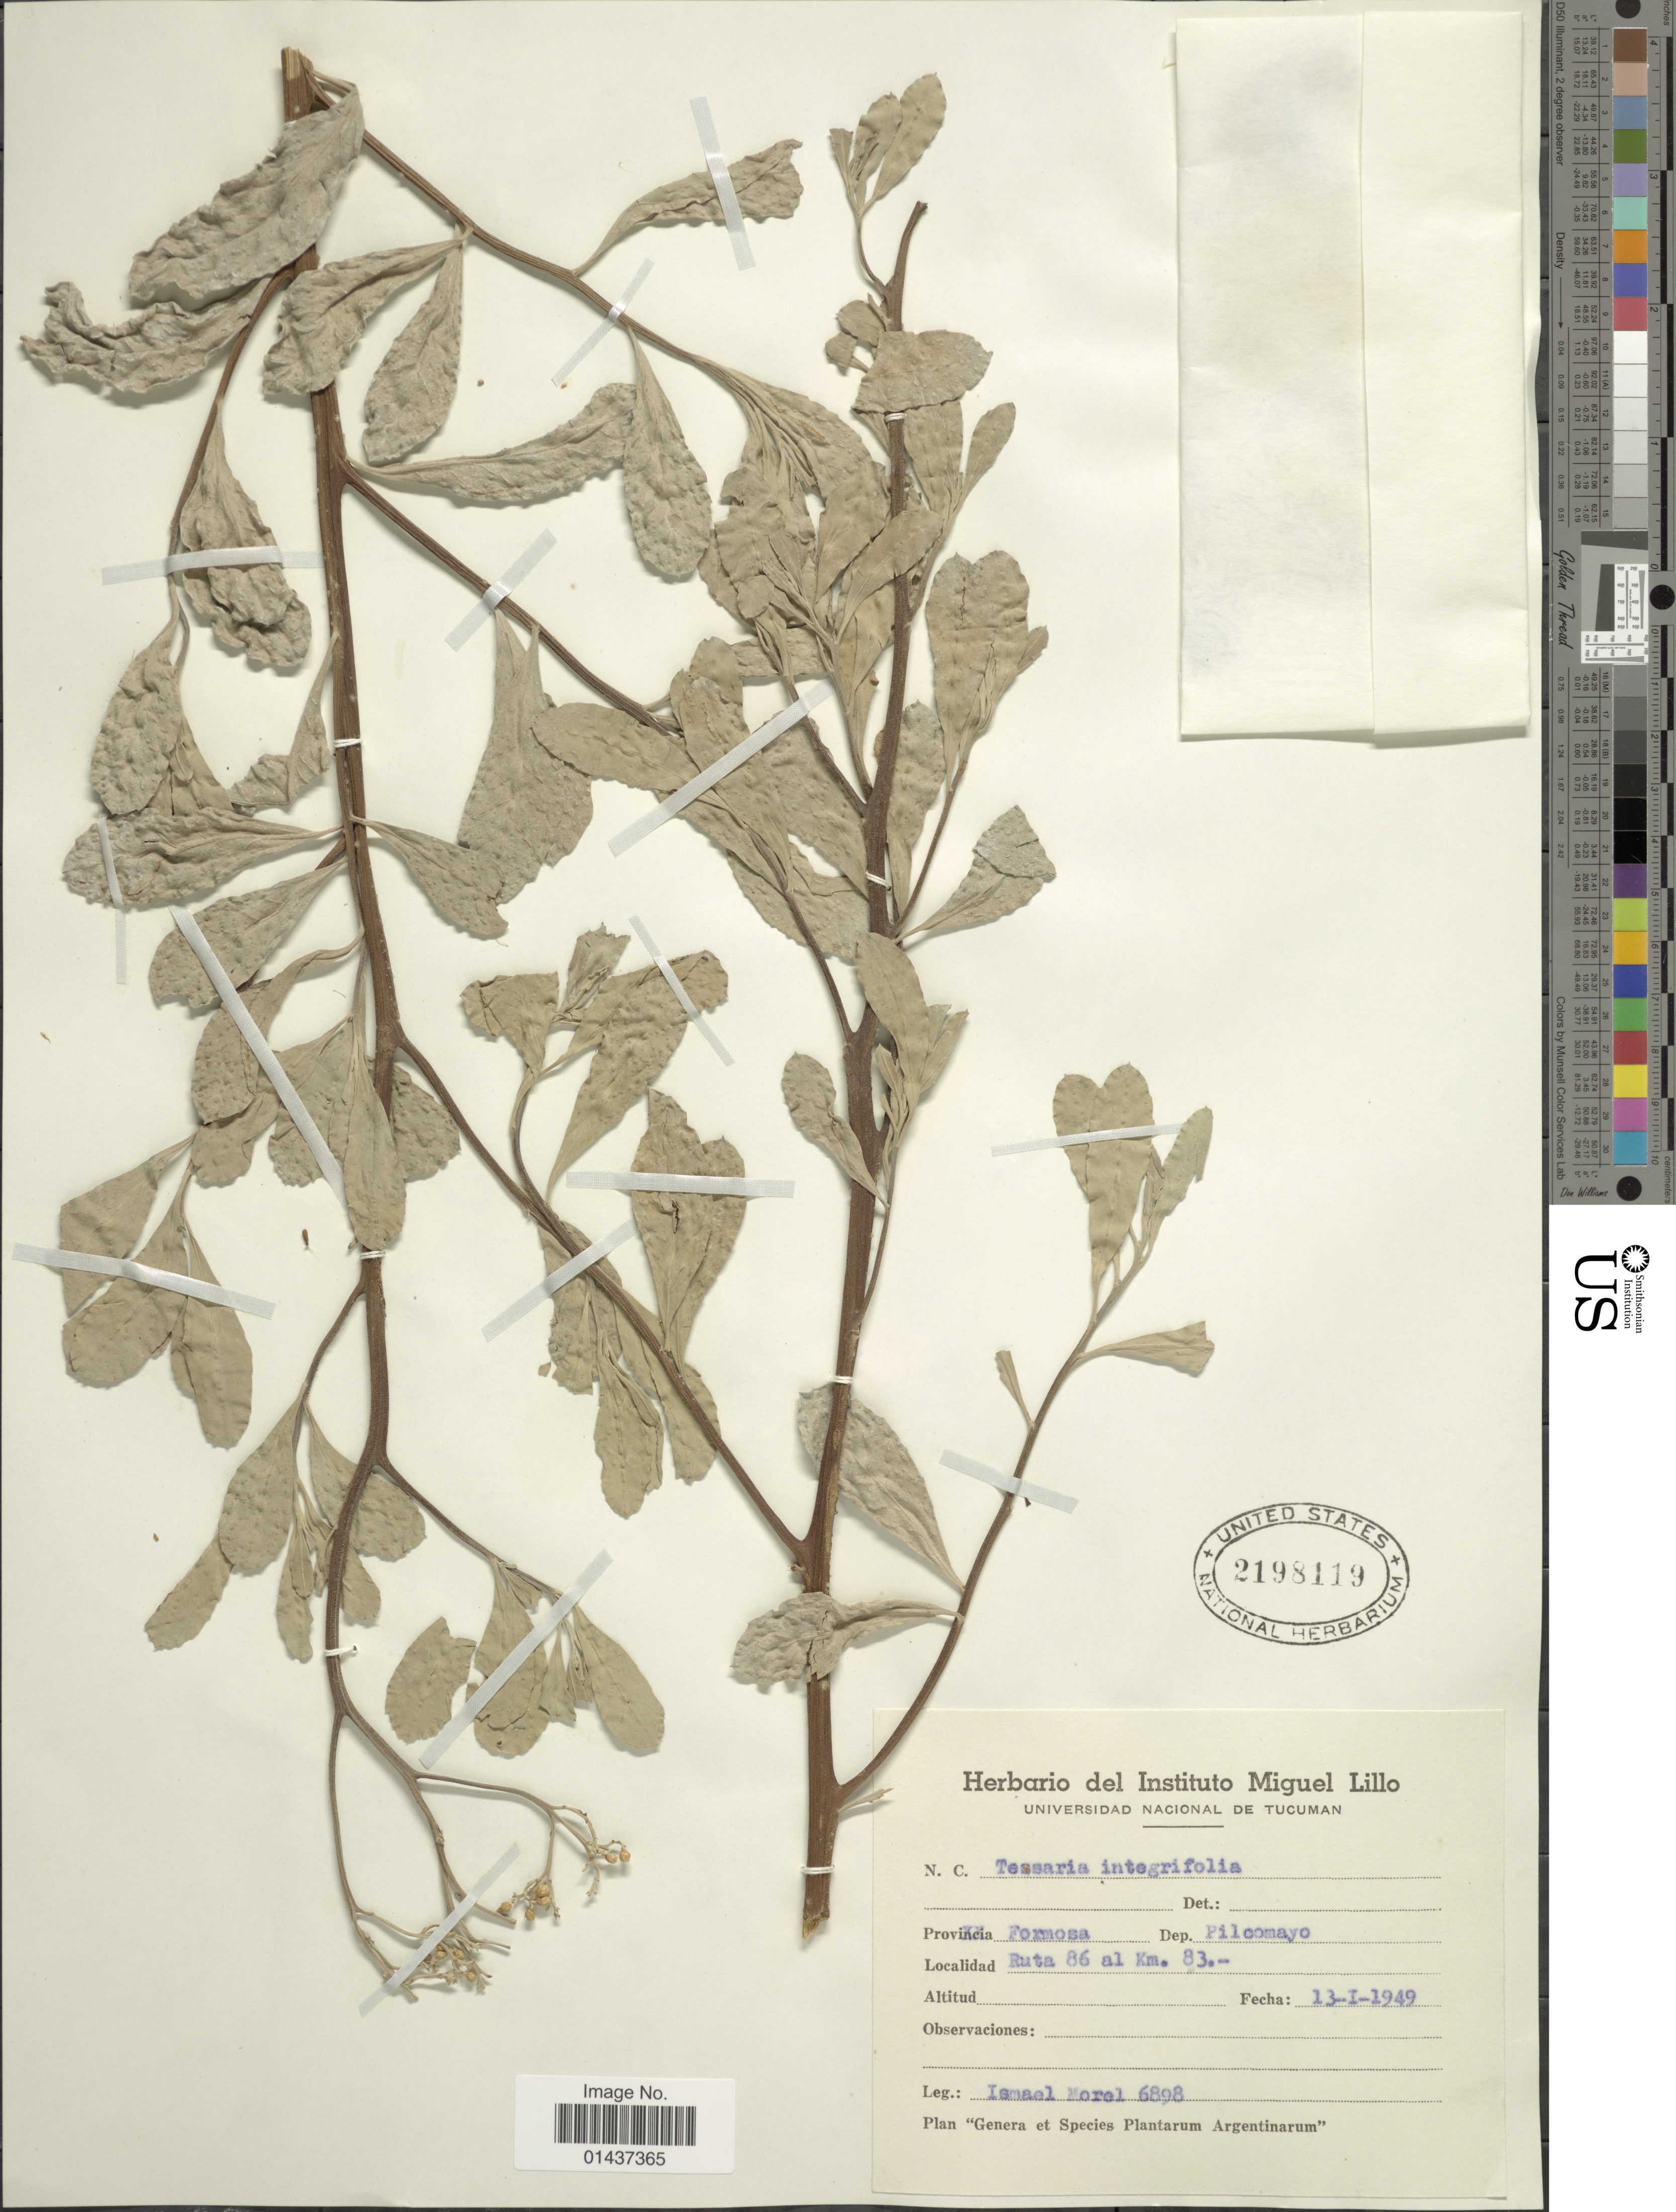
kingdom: Plantae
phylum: Tracheophyta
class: Magnoliopsida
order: Asterales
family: Asteraceae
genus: Tessaria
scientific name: Tessaria integrifolia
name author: Ruiz & Pav.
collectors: I. Morel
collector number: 6898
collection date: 1949-01-13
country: Argentina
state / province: Formosa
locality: Dep. Pilcomayo, Ruta 86 al Km. 83. -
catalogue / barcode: US 2198119